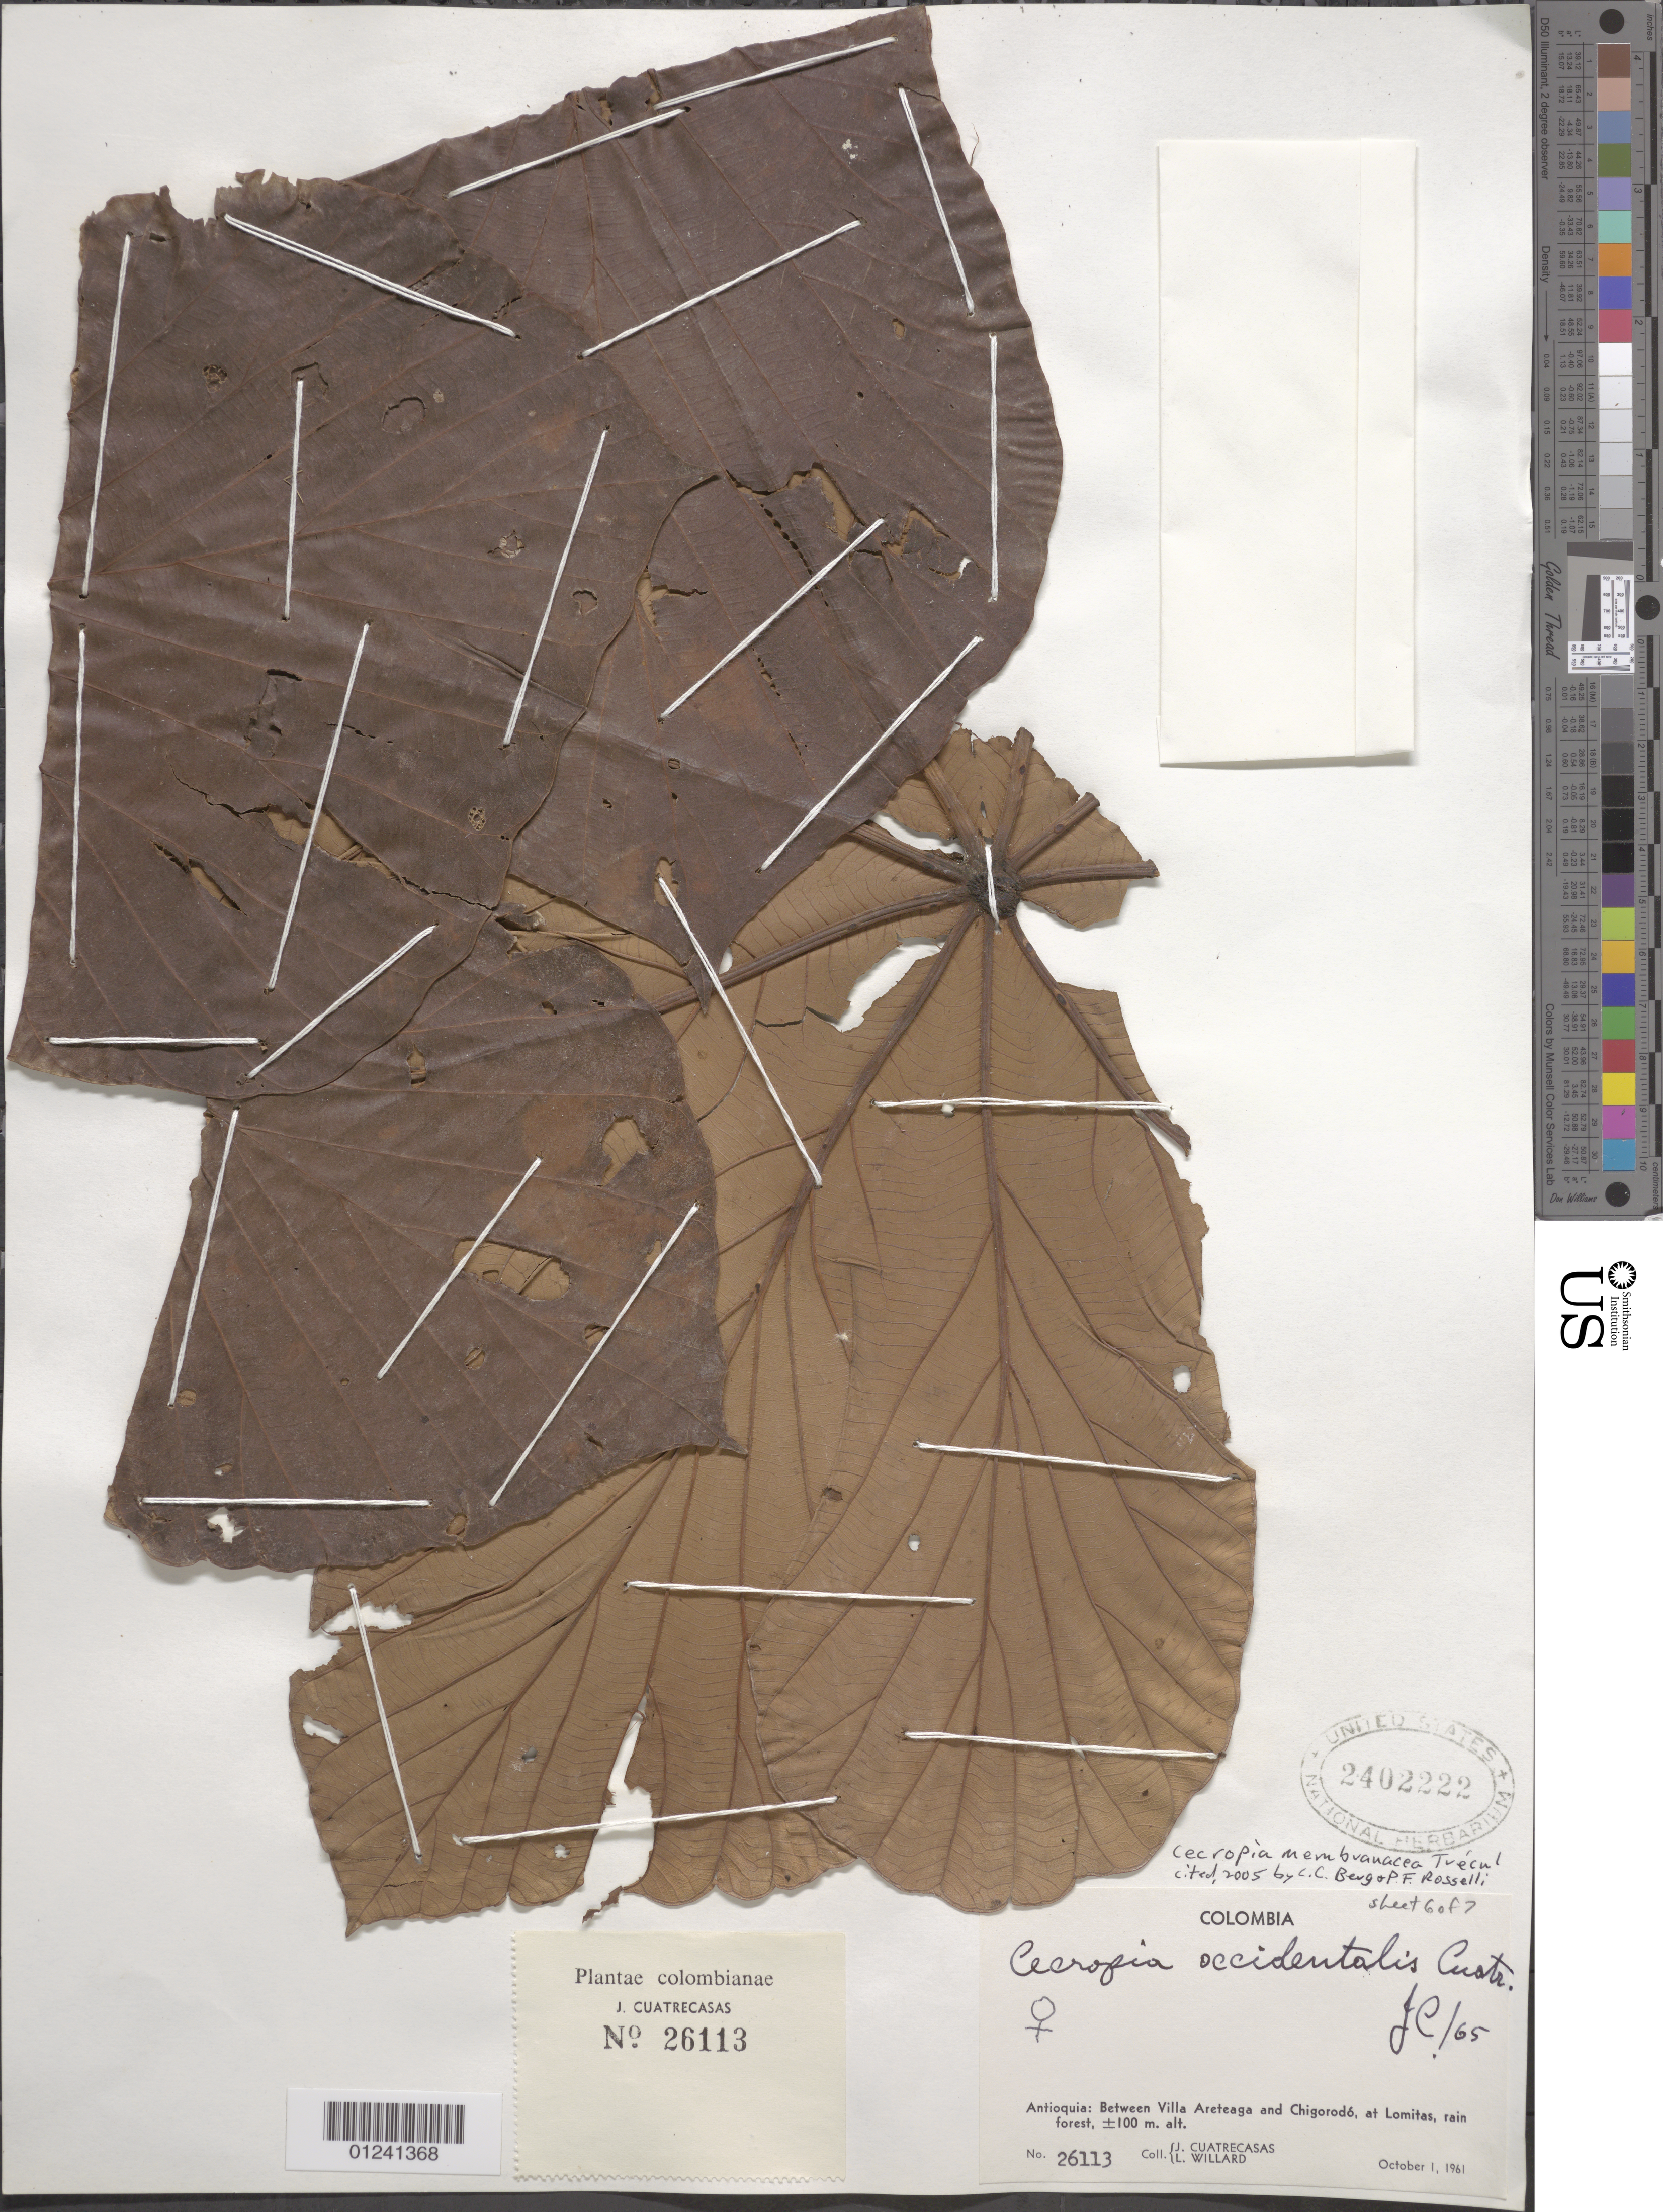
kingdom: Plantae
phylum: Tracheophyta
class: Magnoliopsida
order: Rosales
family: Urticaceae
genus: Cecropia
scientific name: Cecropia membranacea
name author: Trécul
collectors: J. Cuatrecasas & L. Willard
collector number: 26113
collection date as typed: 1 Oct 1961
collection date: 1961-10-01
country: Colombia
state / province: Antioquia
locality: between Villa Arteaga and Chigorodó, at Lomitas, rain forest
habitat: rain forest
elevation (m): -100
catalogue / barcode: US 2402222